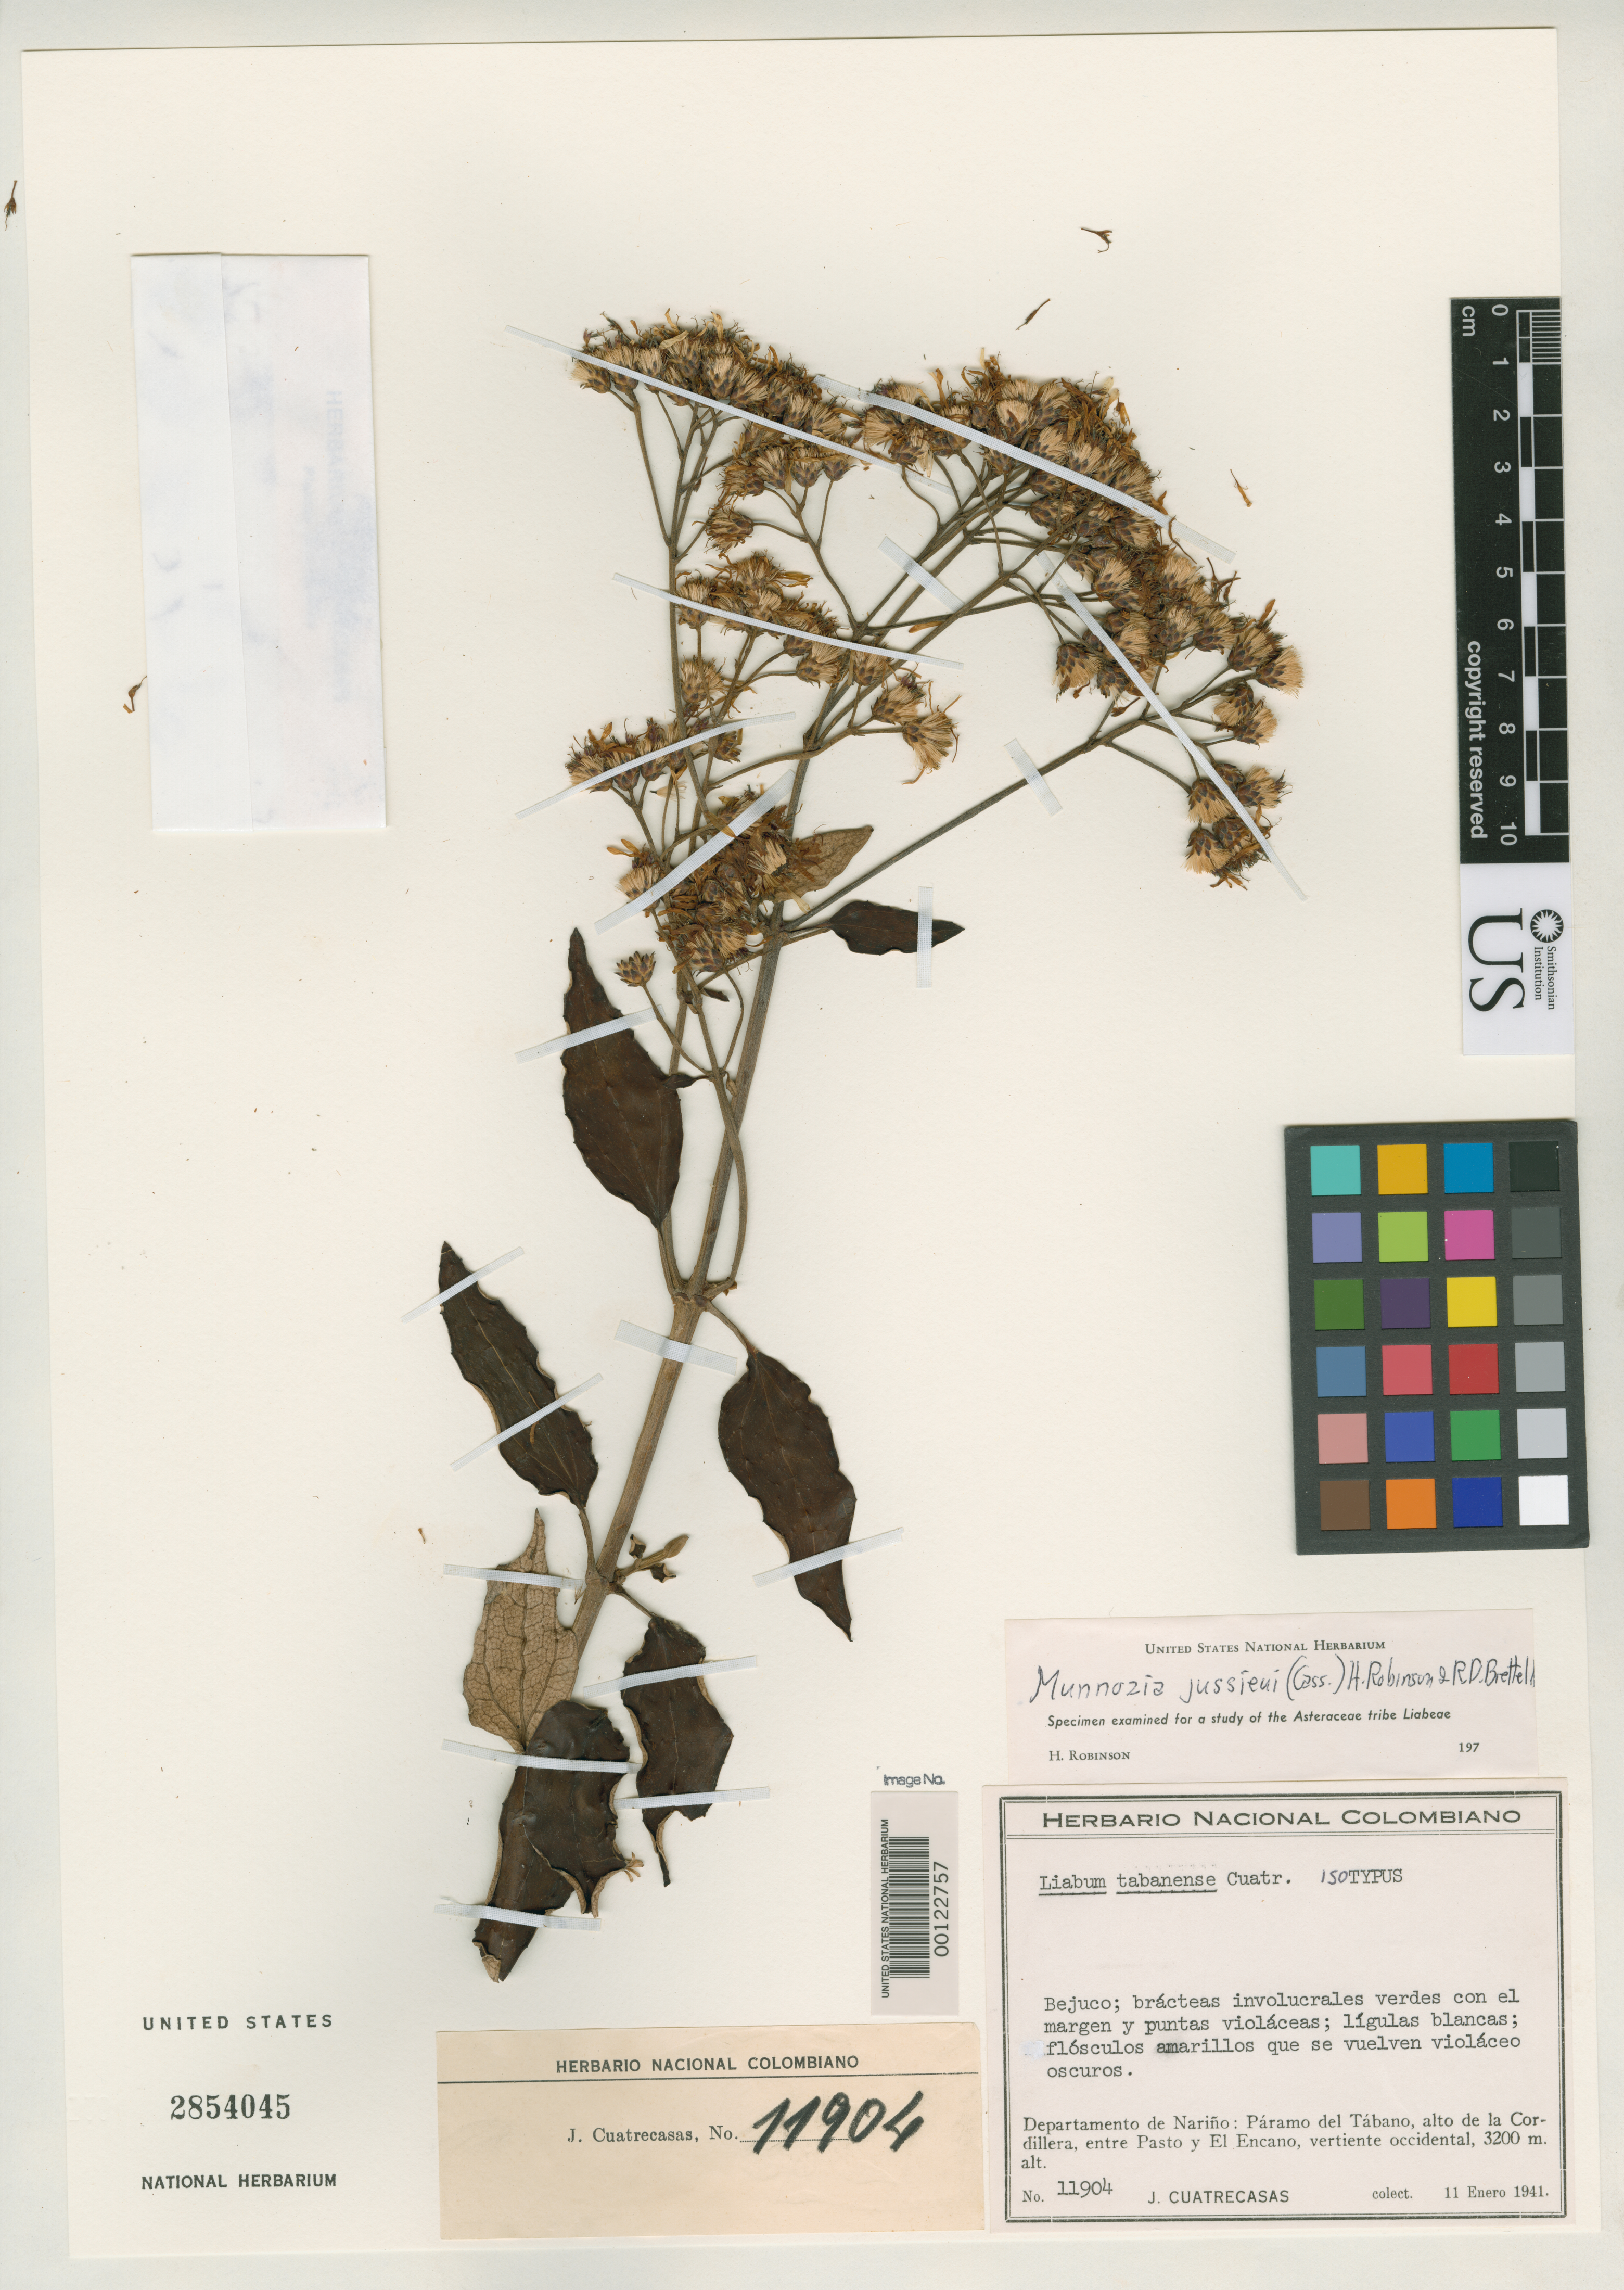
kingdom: Plantae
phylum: Tracheophyta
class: Magnoliopsida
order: Asterales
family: Asteraceae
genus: Liabum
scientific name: Liabum tabanense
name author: Cuatrec.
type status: Isotype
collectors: J. Cuatrecasas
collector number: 11904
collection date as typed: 11 Jan 1941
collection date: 1941-01-11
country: Colombia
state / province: Nariño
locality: Páramo del Tabano between Pasto and El Encaño.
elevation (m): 3200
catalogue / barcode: US 2854045